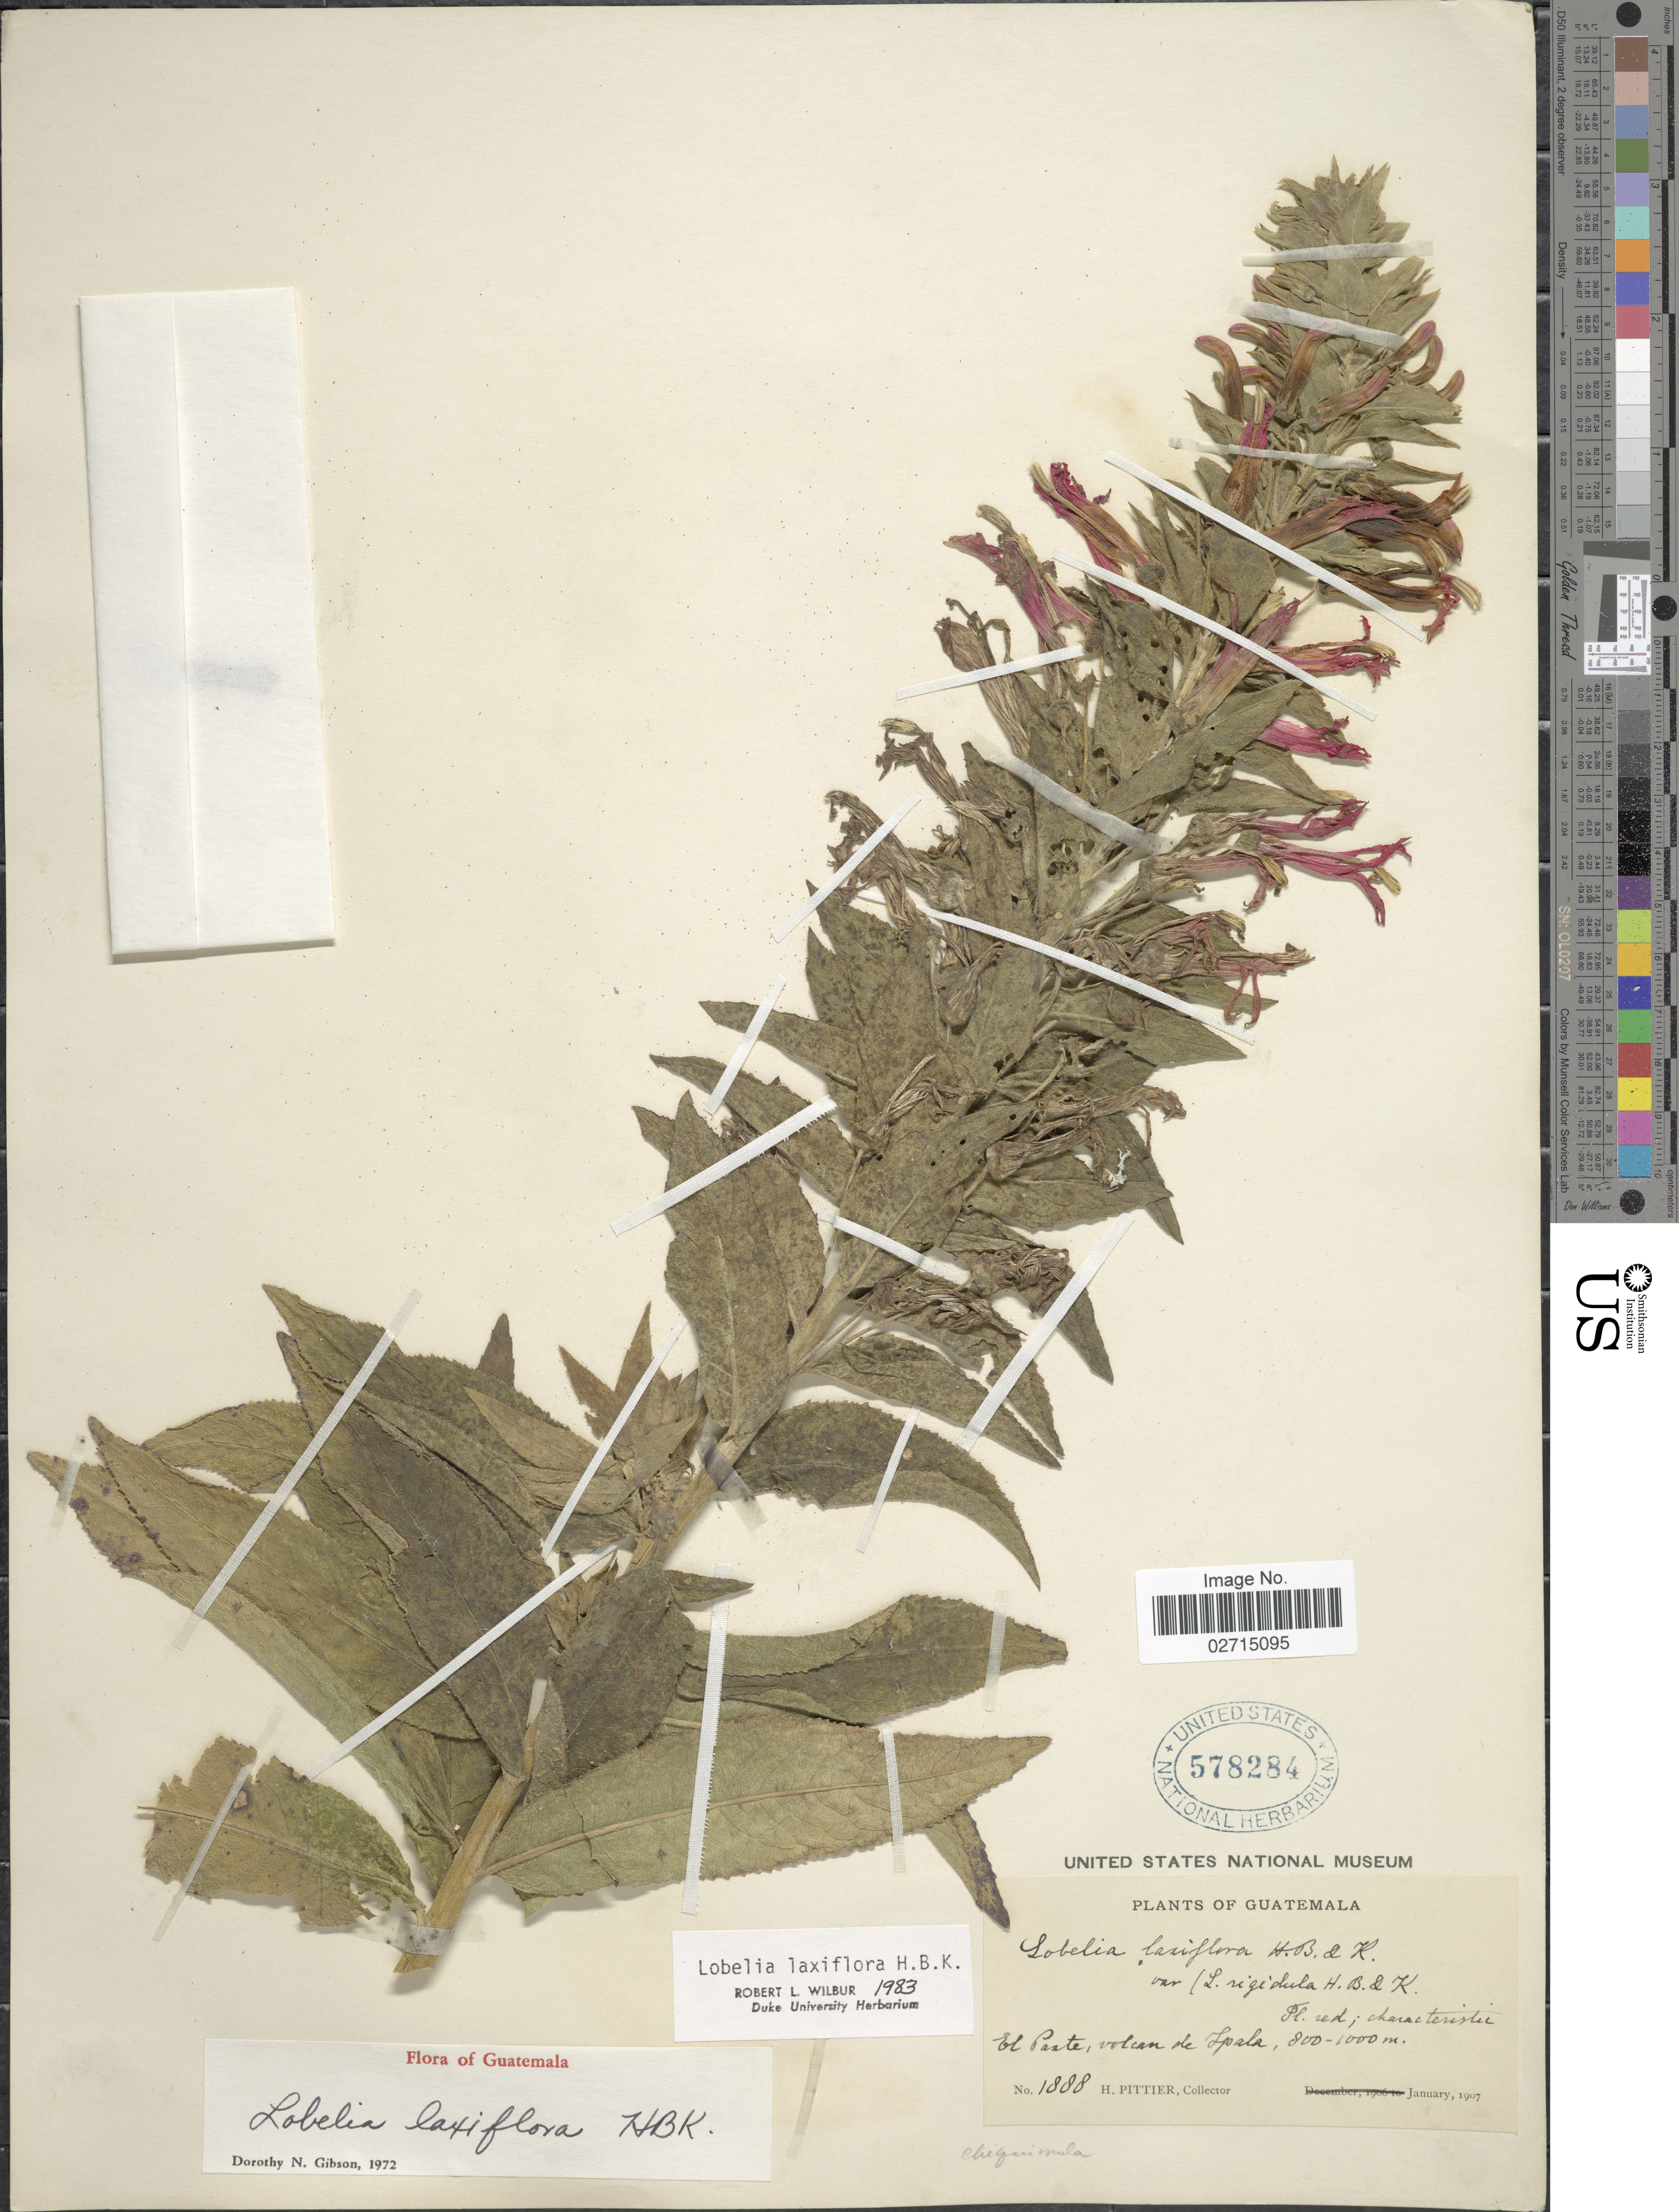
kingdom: Plantae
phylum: Tracheophyta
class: Magnoliopsida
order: Asterales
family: Campanulaceae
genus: Lobelia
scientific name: Lobelia laxiflora subsp. laxiflora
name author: Kunth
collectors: H. F. Pittier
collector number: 1888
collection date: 1907-01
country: Guatemala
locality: El Paxte, volcan de Ipala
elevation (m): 800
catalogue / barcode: US 578284